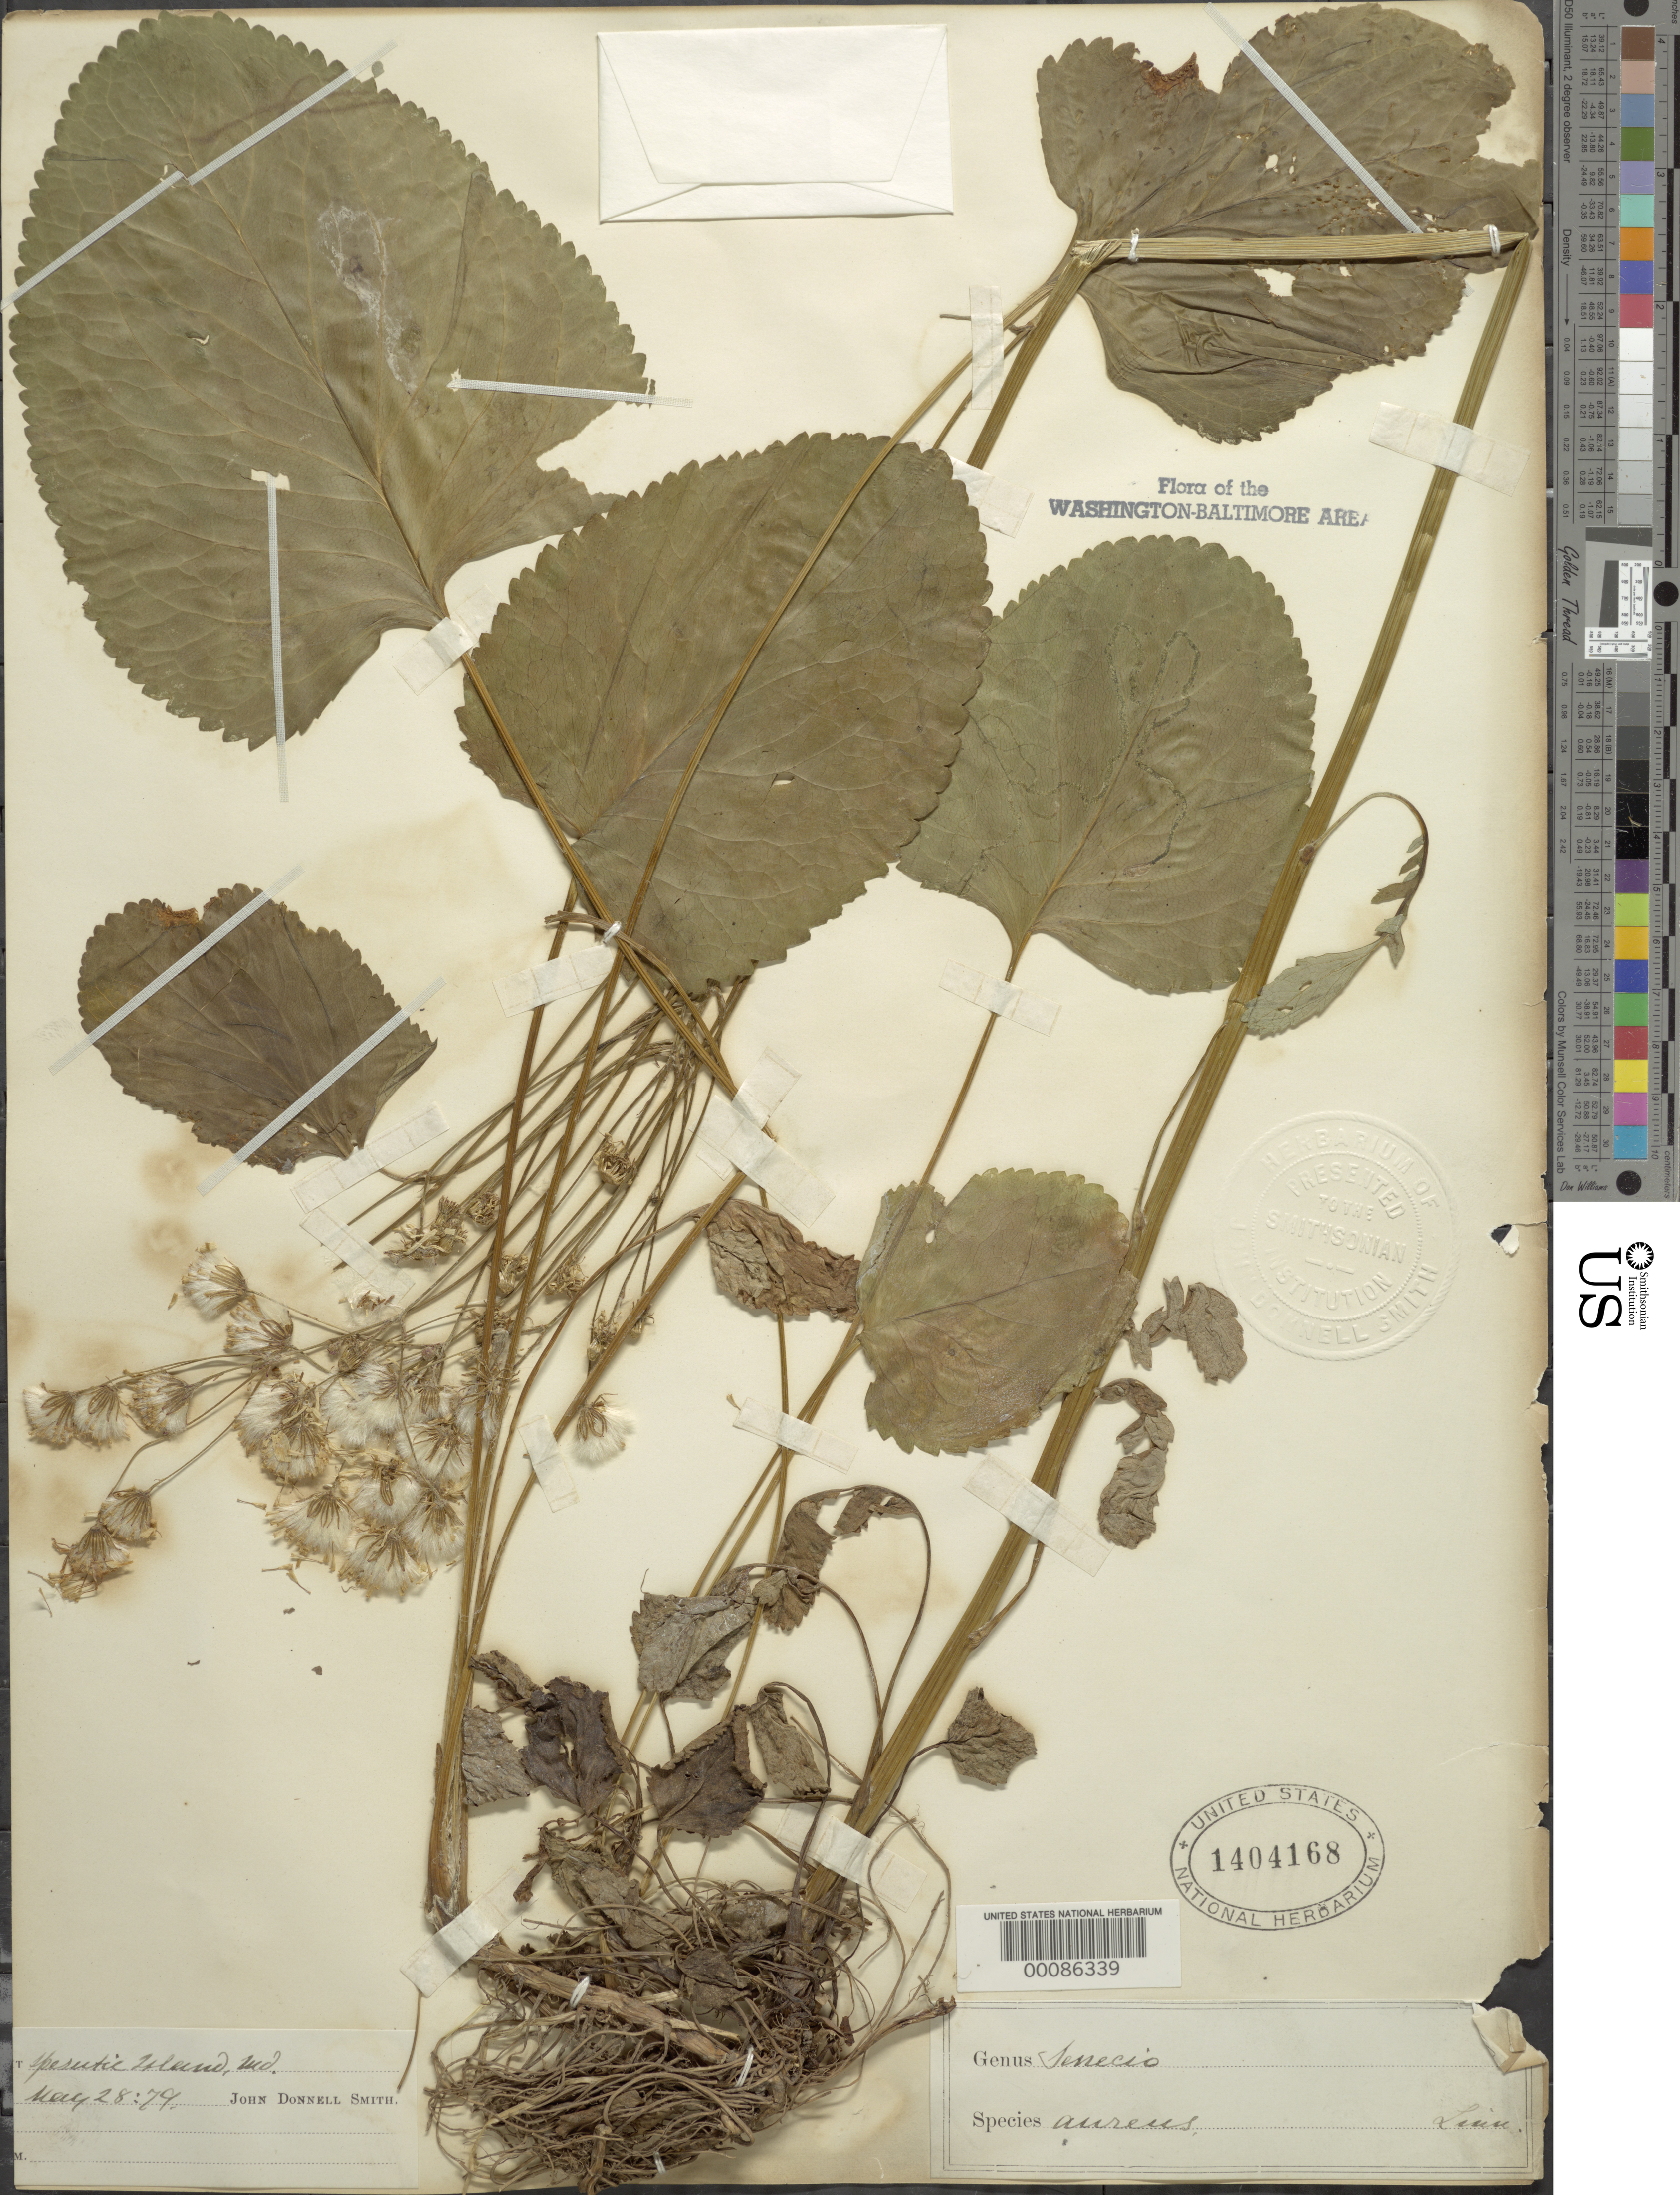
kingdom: Plantae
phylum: Tracheophyta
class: Magnoliopsida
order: Asterales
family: Asteraceae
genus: Packera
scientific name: Packera aurea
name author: (L.) Á. Löve & D. Löve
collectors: J. Donnell Smith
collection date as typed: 28 May 1879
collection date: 1879-05-28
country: United States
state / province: Maryland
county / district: Harford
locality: Spesutie Island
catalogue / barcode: US 1404168